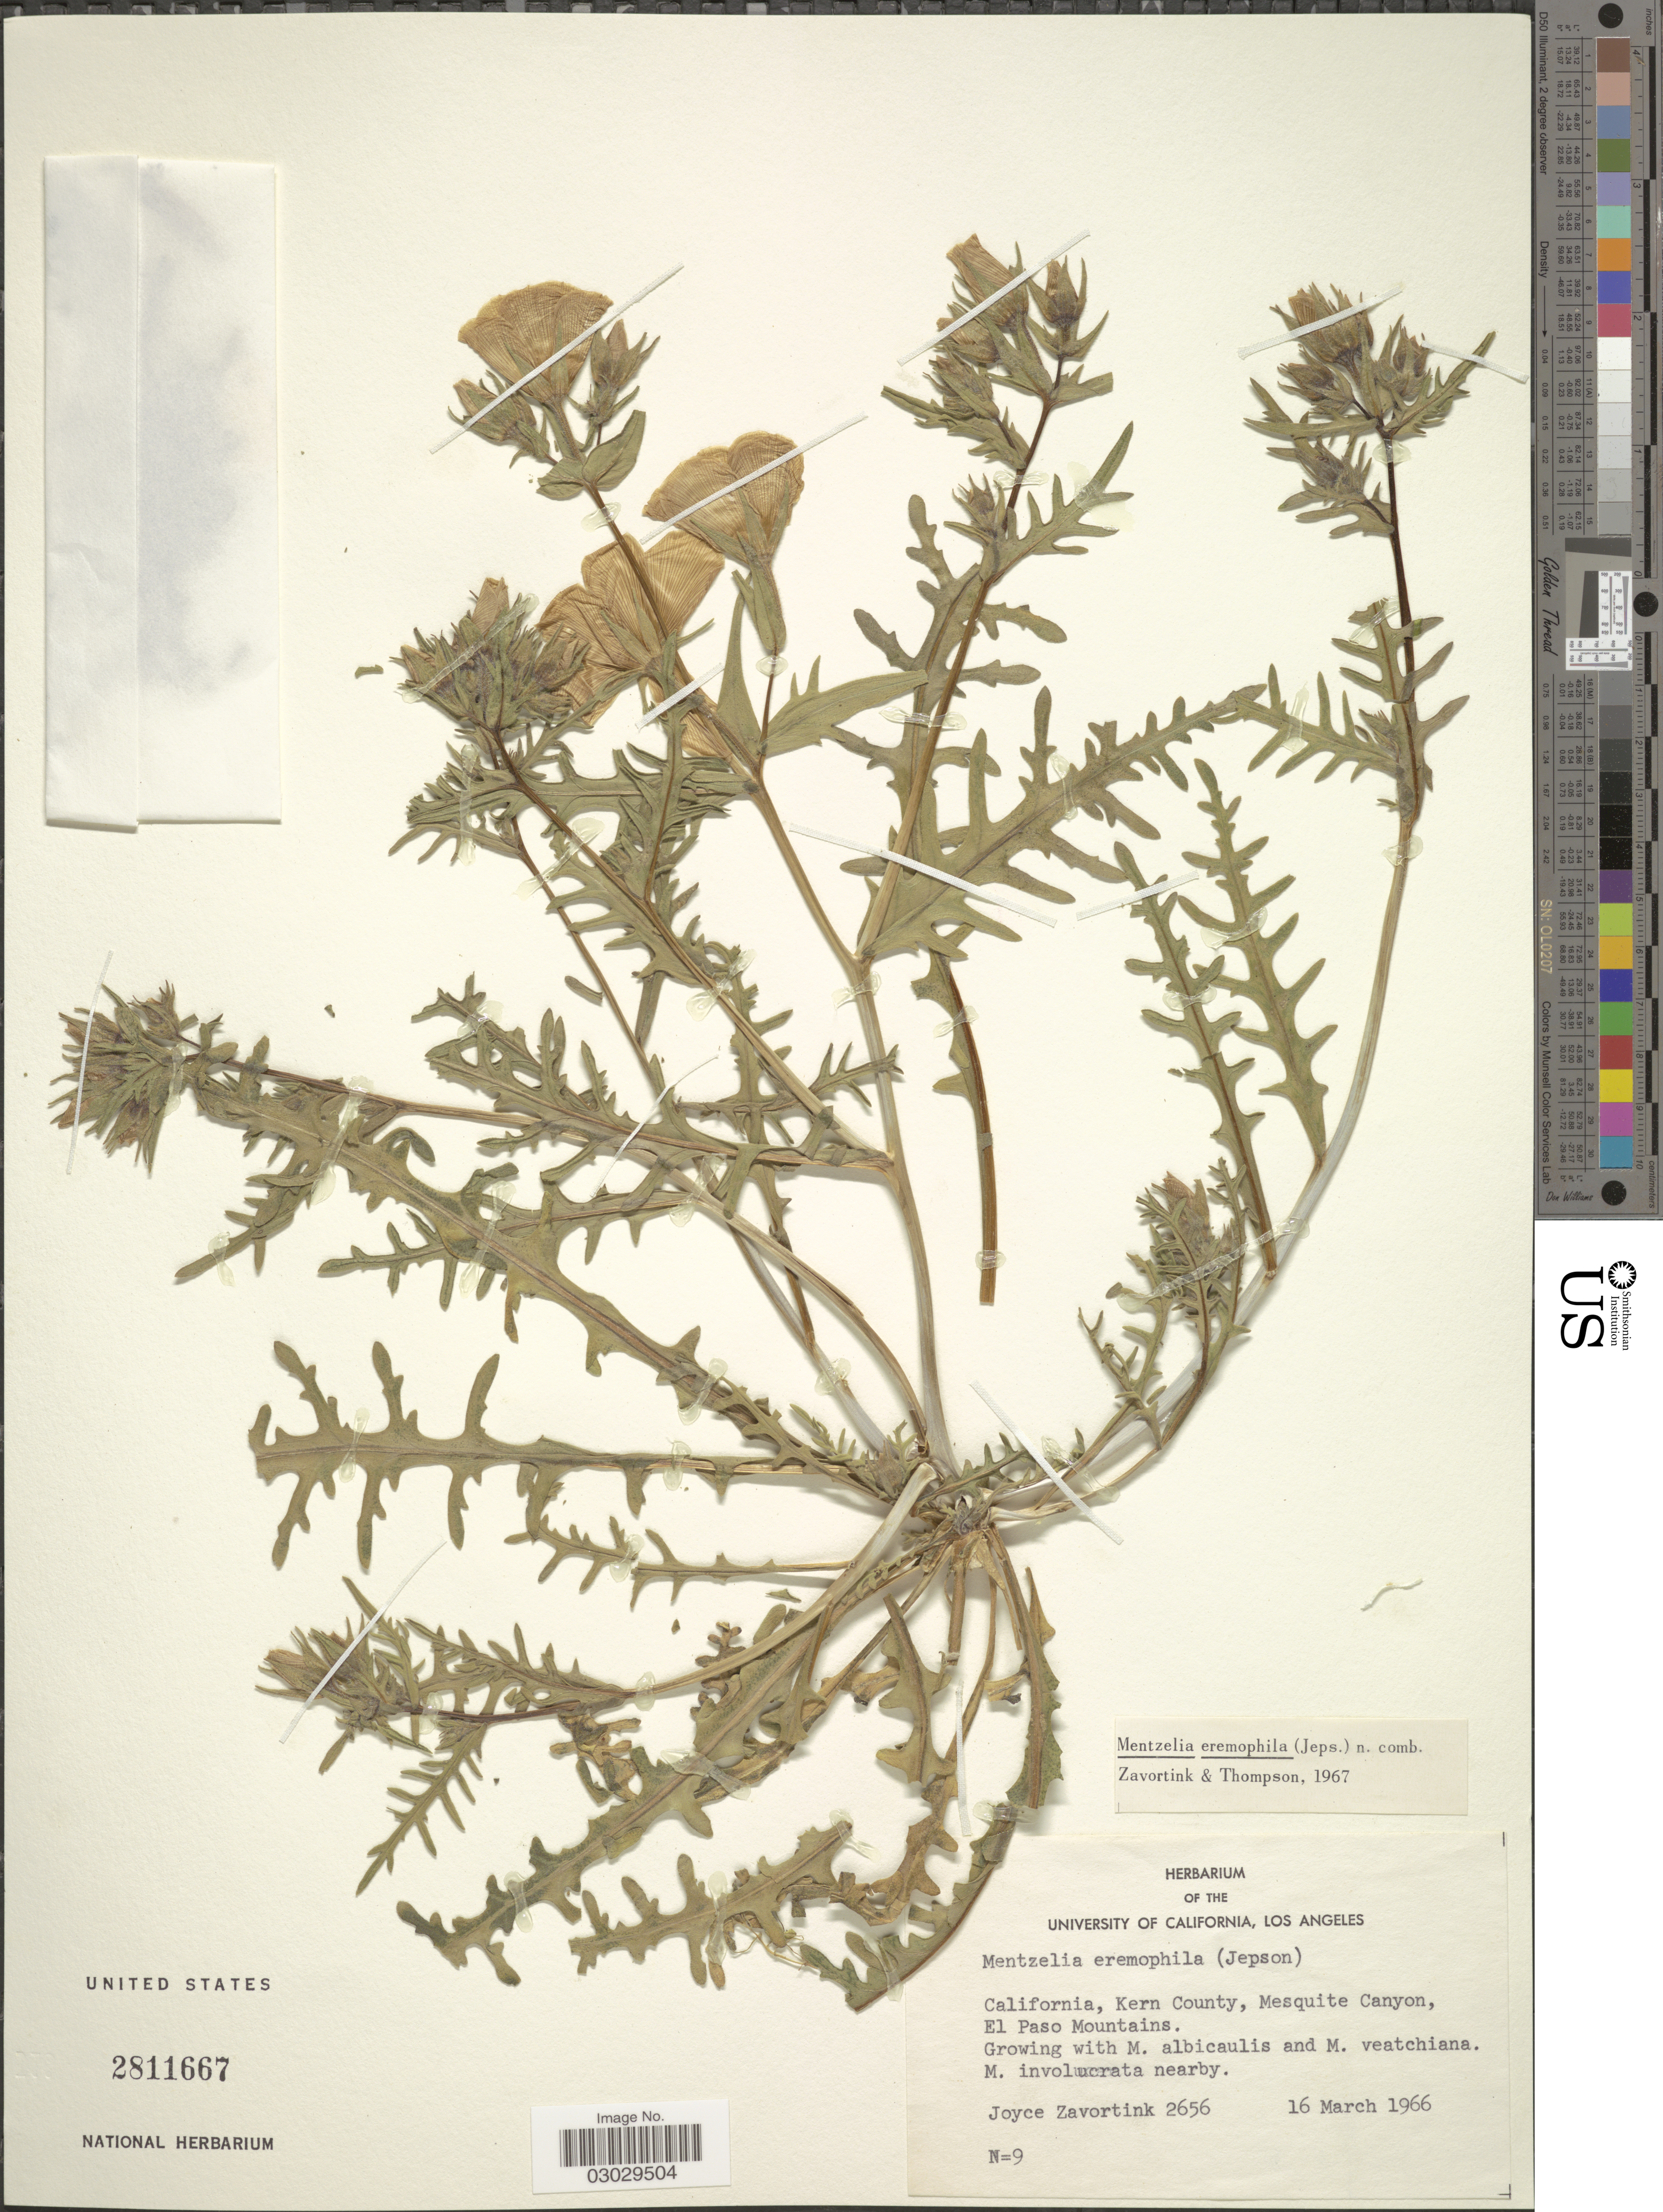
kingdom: Plantae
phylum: Tracheophyta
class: Magnoliopsida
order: Cornales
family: Loasaceae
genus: Mentzelia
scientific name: Mentzelia eremophila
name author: (Jeps.) H.J. Thomps. & J.E. Roberts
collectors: J. Zavortink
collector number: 2656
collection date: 1966-03-16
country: United States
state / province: California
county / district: Kern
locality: Kern County, Mesquite Canyon, El Paso Mountains.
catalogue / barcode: US 2811667